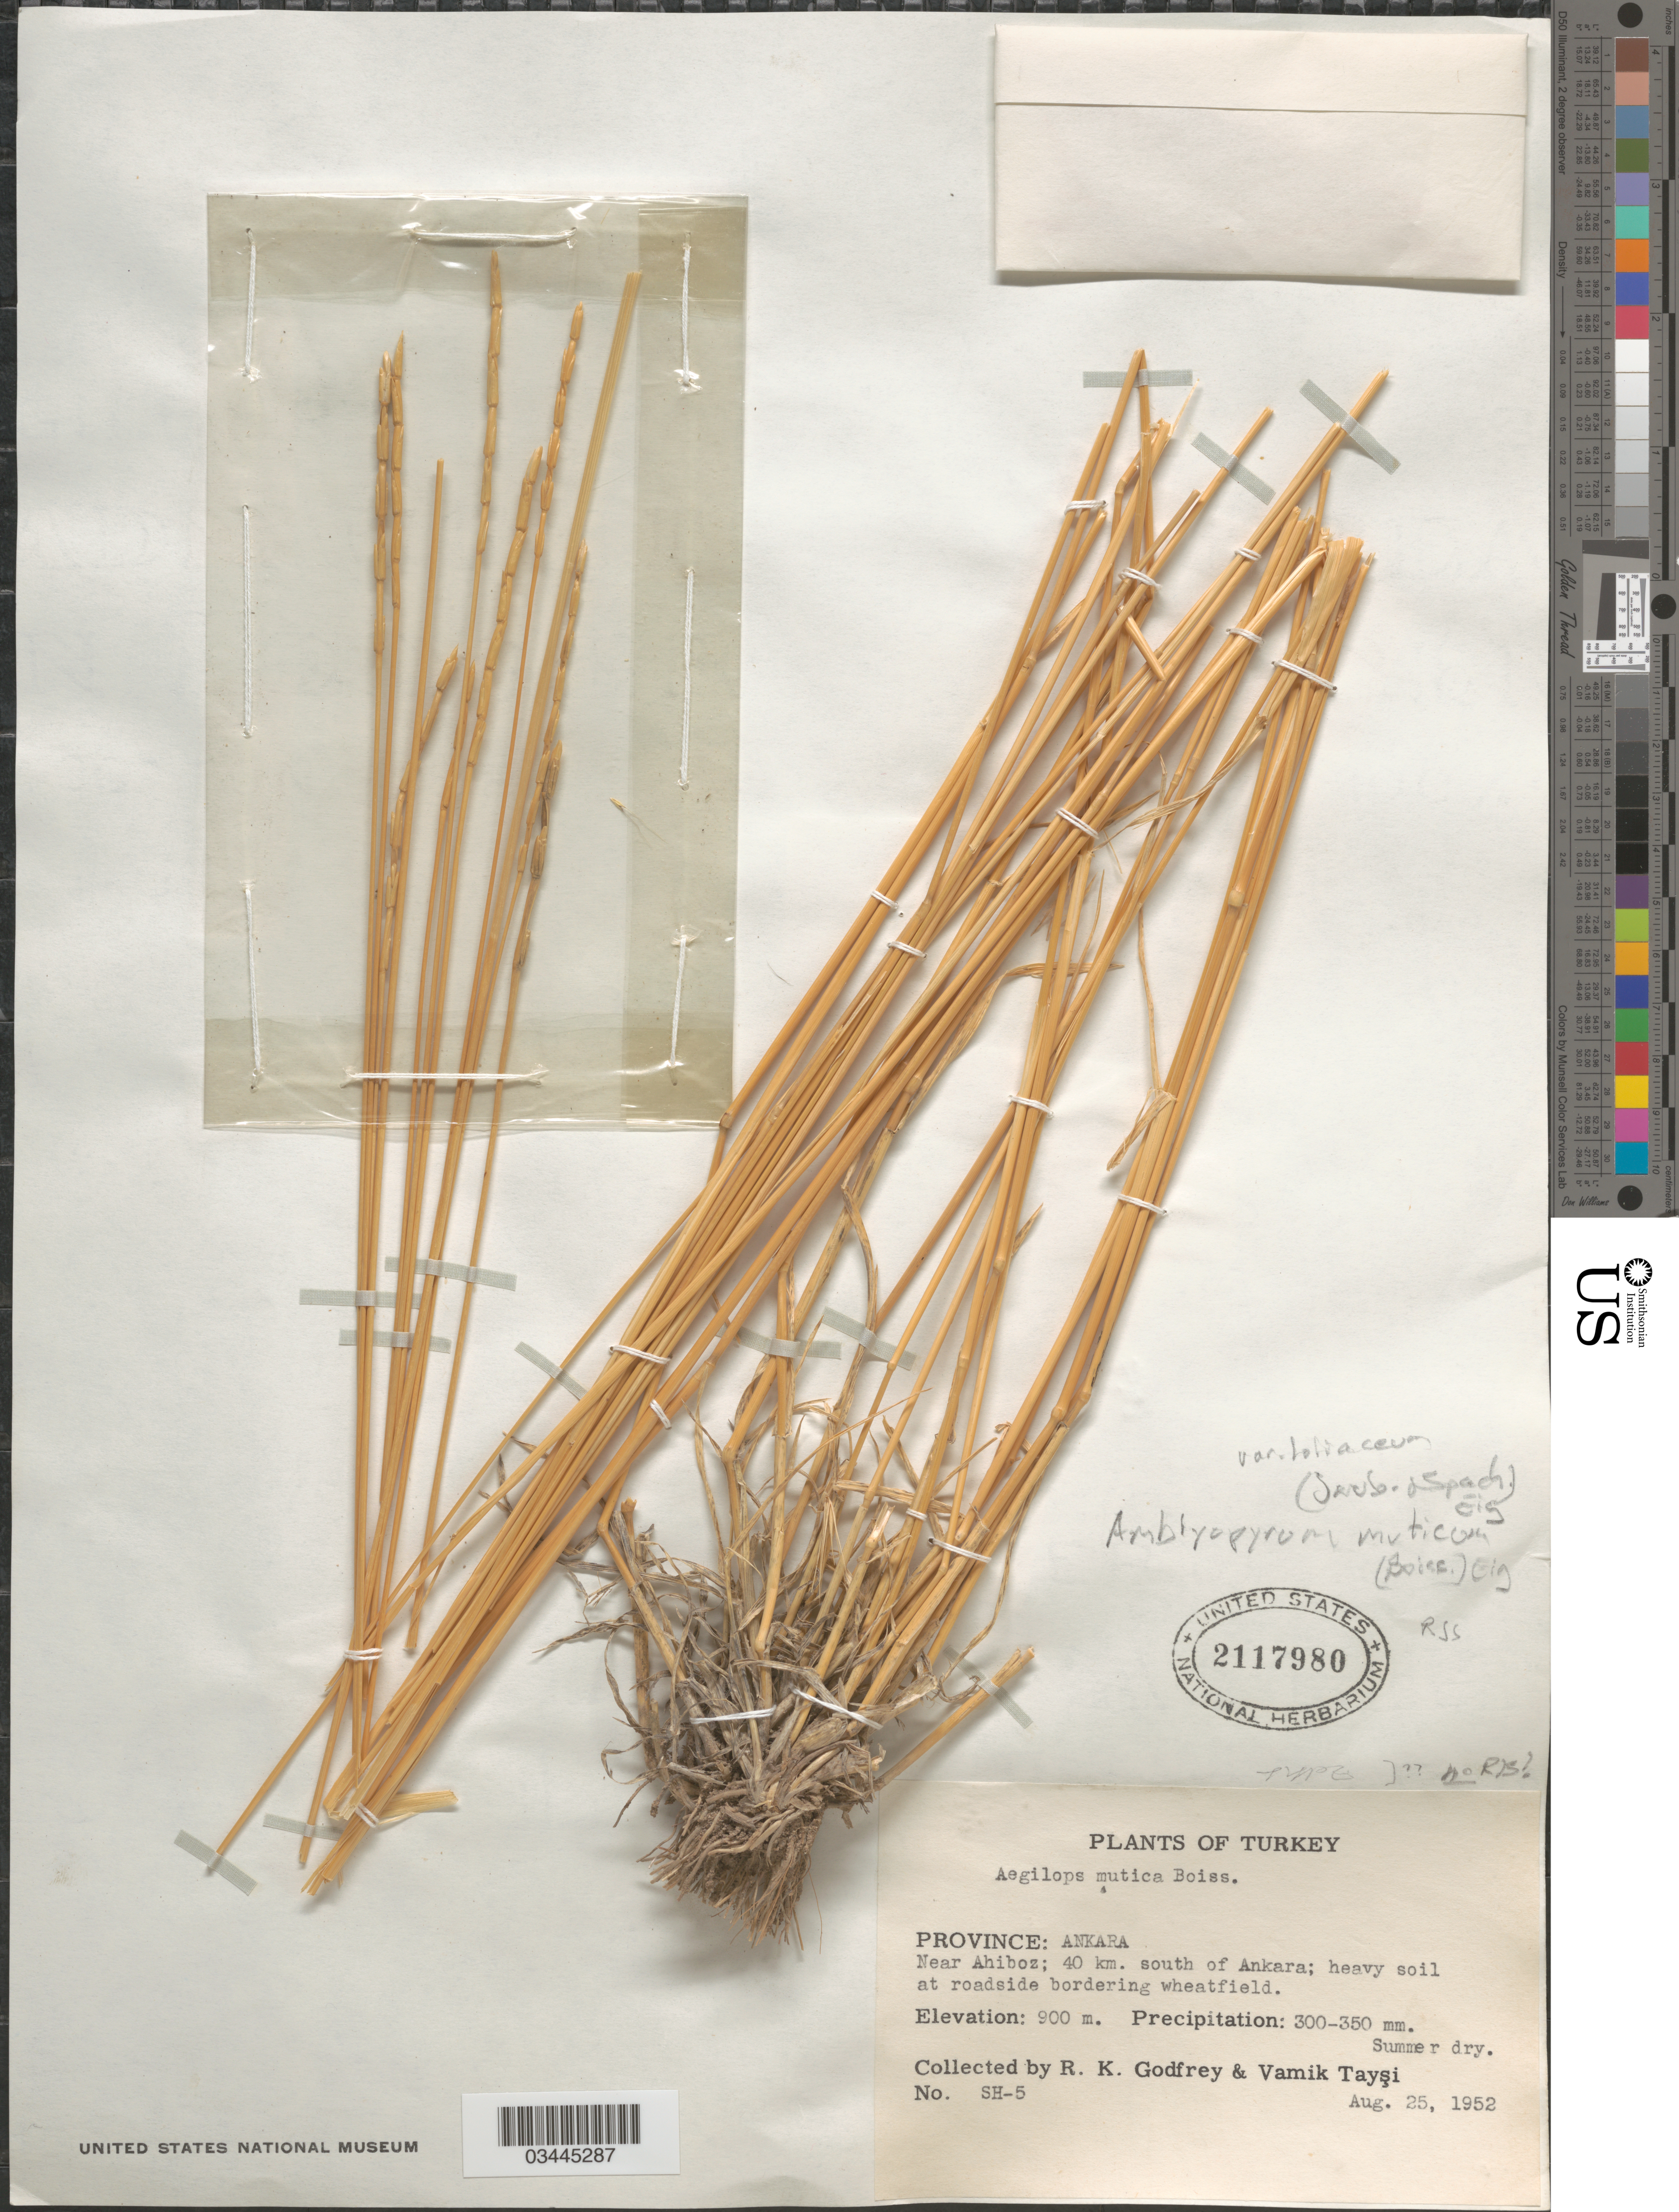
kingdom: Plantae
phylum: Tracheophyta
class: Liliopsida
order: Poales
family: Poaceae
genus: Aegilops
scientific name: Aegilops mutica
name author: Boiss.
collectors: R. K. Godfrey & V. Taysi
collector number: SH-5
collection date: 1952-08-25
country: Turkey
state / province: Ankara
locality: Near Ahiboz; 40 km. south of Ankara; heavy soil at roadside bordering wheatfield.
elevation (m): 900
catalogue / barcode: US 2117980